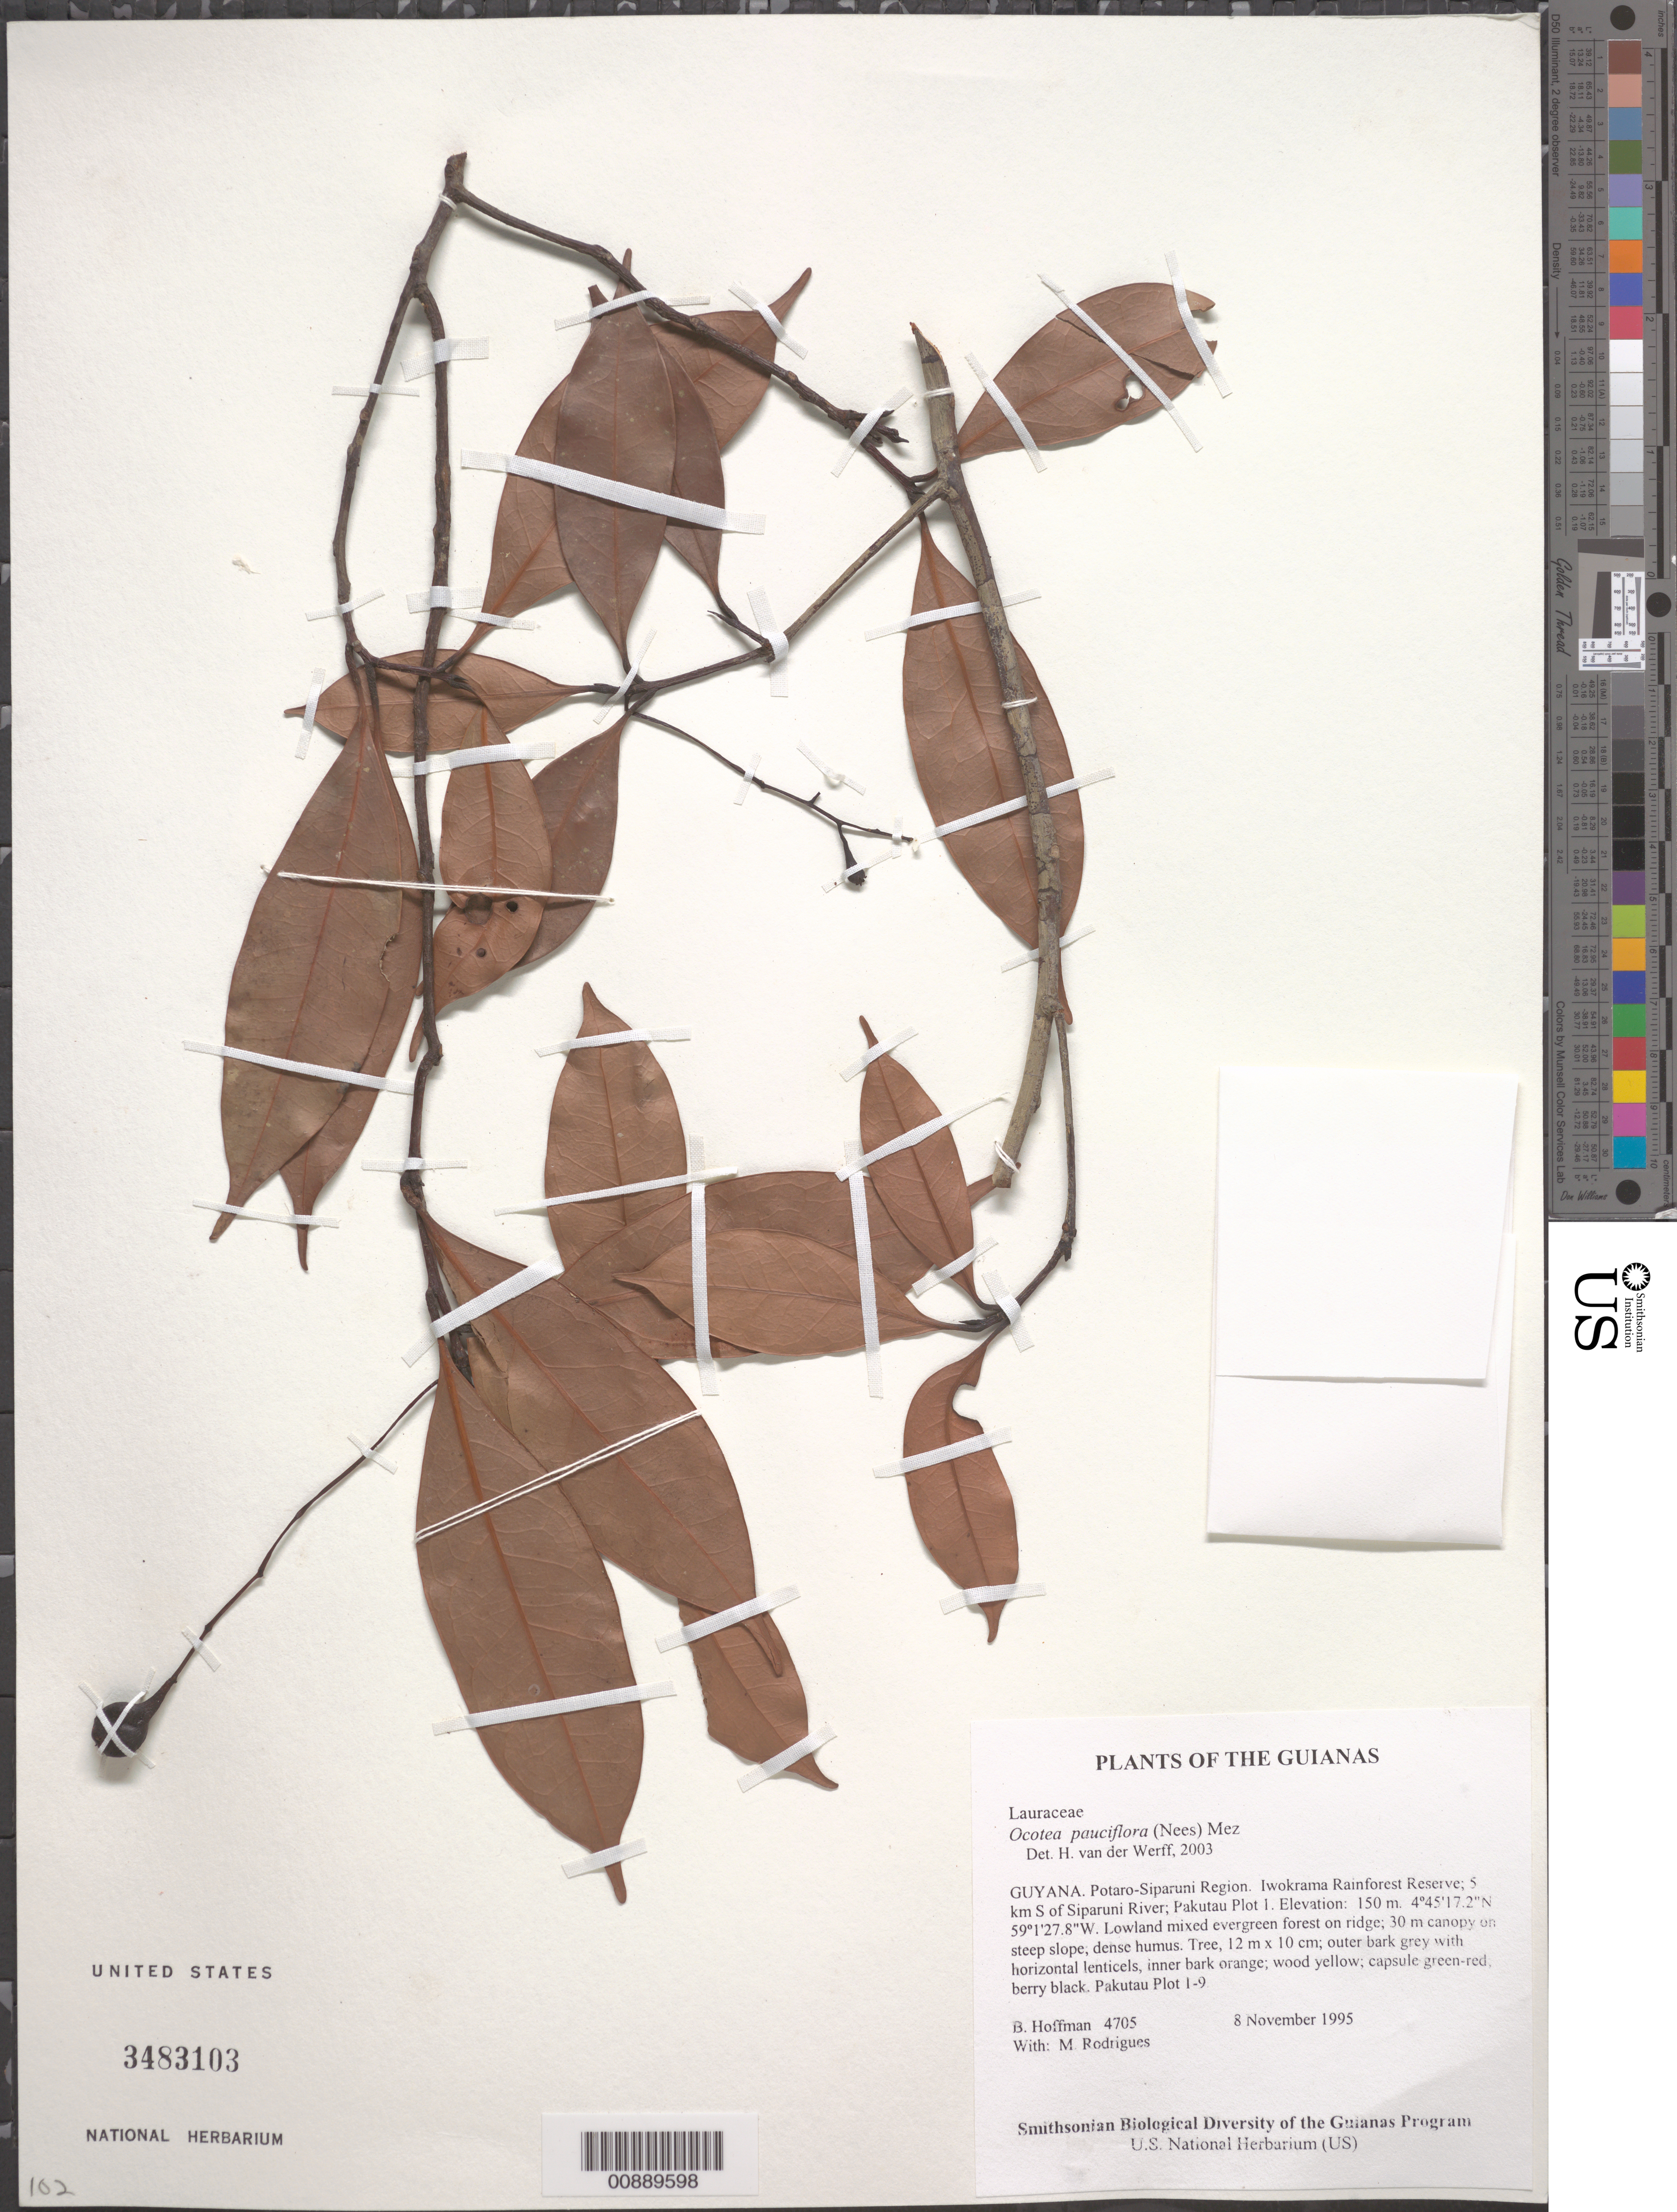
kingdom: Plantae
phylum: Tracheophyta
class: Magnoliopsida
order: Laurales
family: Lauraceae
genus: Ocotea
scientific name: Ocotea pauciflora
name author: (Nees) Mez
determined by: van der Werff, H., (MO), Missouri Botanical Garden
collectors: B. Hoffman & M. T. Rodrigues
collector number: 4705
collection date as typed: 8 November 1995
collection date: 1995-11-08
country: Guyana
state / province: Potaro-Siparuni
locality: Iwokrama Rainforest Reserve; 5 km S of Siparuni River; Pakutau Plot 1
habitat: Lowland mixed evergreen forest on ridge; 30 m canopy on steep slope; dense humus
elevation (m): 150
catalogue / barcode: US 3483103